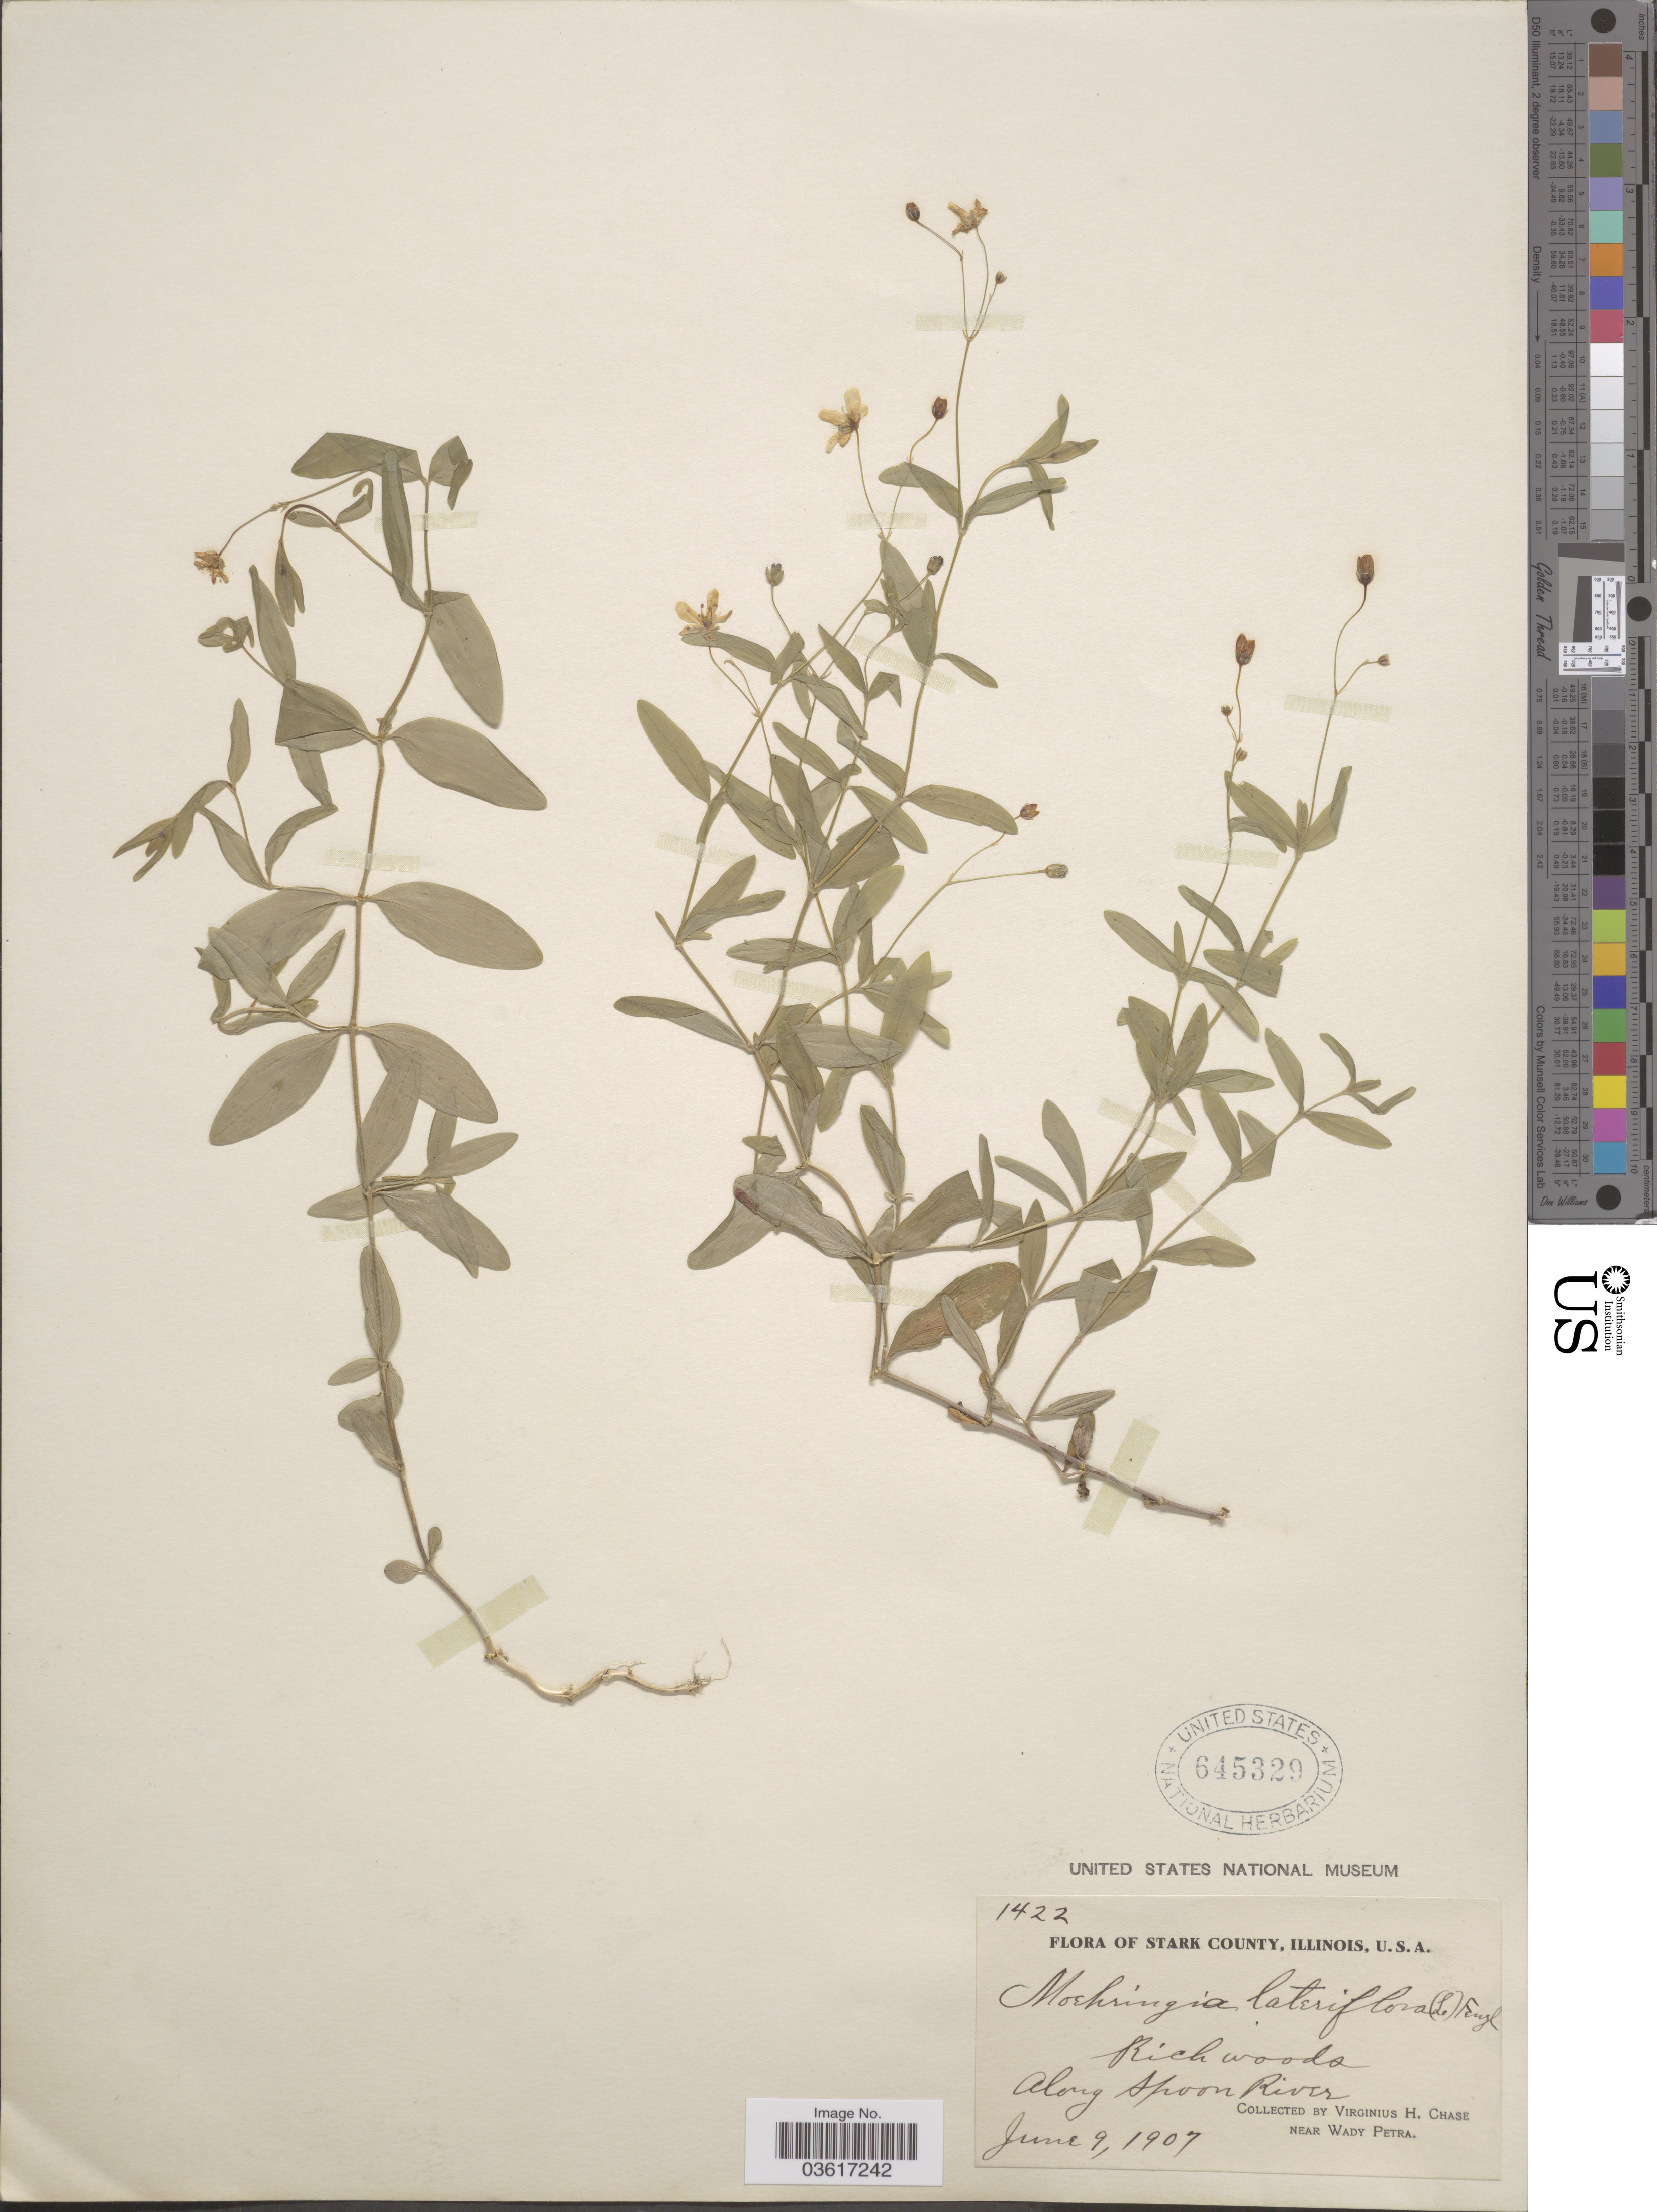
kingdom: Plantae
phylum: Tracheophyta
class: Magnoliopsida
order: Caryophyllales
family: Caryophyllaceae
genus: Moehringia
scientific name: Moehringia lateriflora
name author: (L.) Fenzl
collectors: V. H. Chase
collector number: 1422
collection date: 1907-06-09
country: United States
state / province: Illinois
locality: Stark County, U.S.A. Along Spoon River. Near Wady Petra.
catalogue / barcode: US 645329